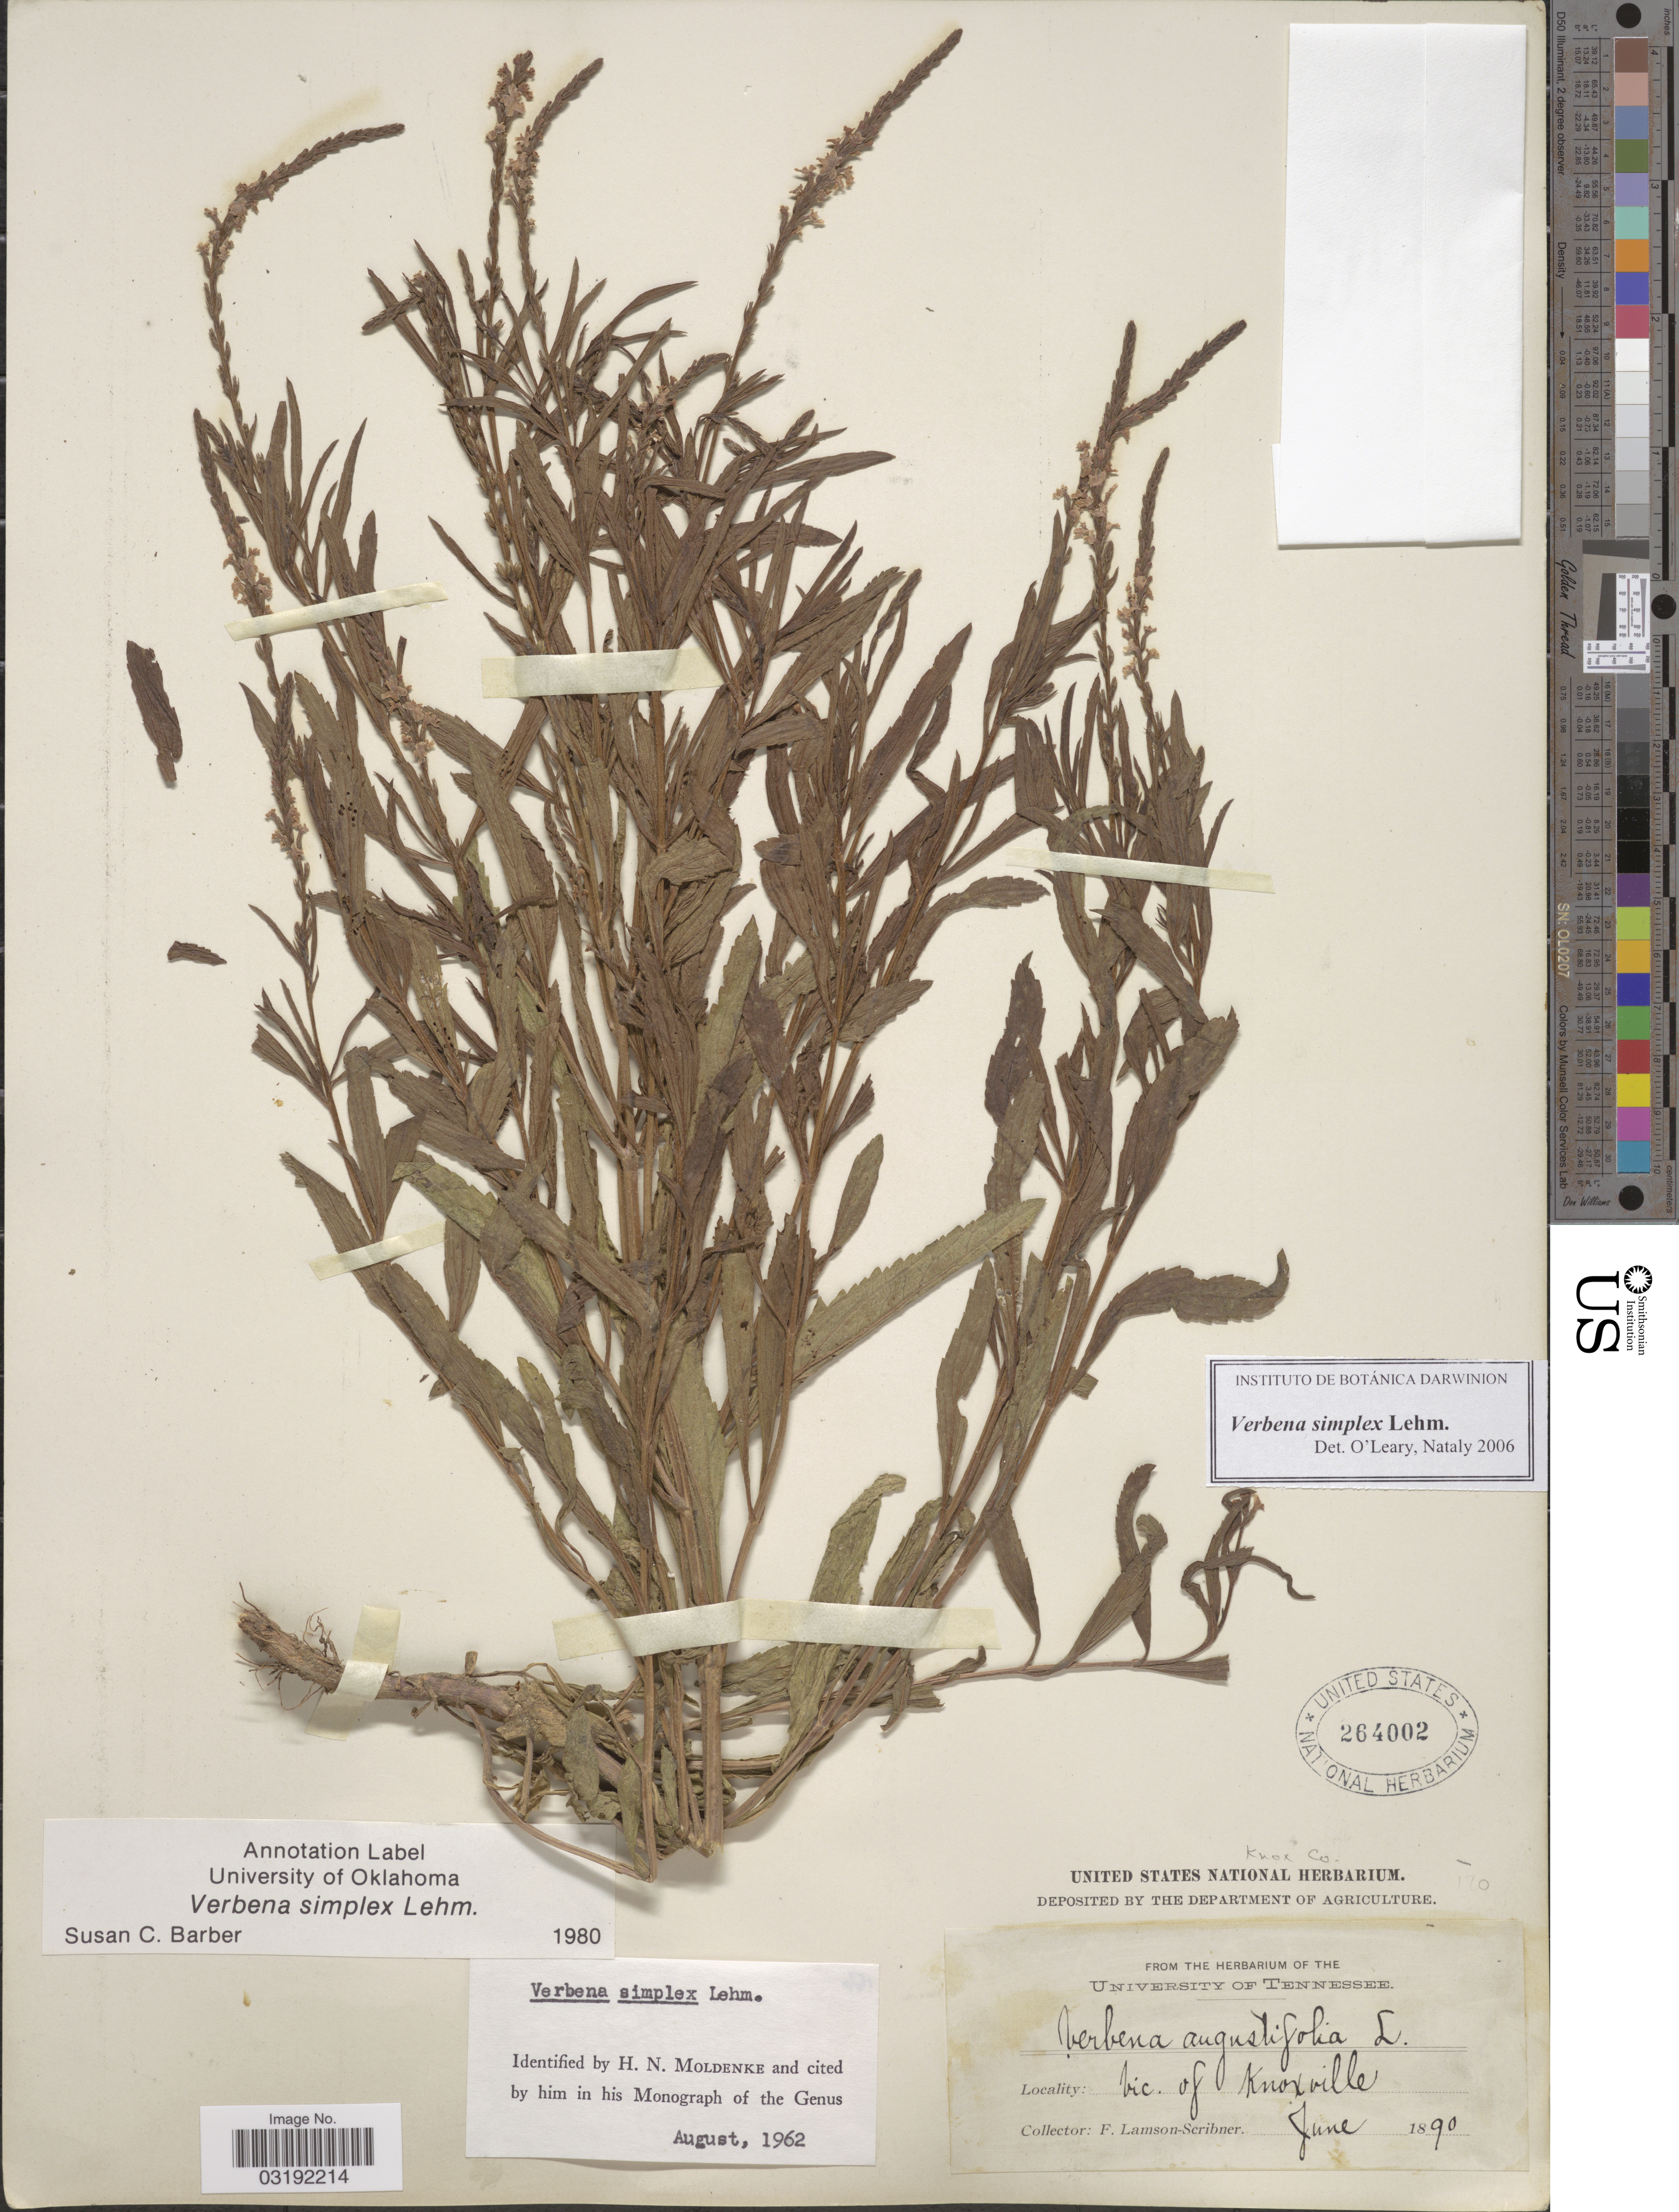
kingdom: Plantae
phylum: Tracheophyta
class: Magnoliopsida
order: Lamiales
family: Verbenaceae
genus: Verbena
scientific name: Verbena simplex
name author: F. Lehm.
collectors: F. Lamson-Scribner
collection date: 1890-06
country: United States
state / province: Tennessee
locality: Vic. of Knoxville. Knox Co.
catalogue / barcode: US 264002